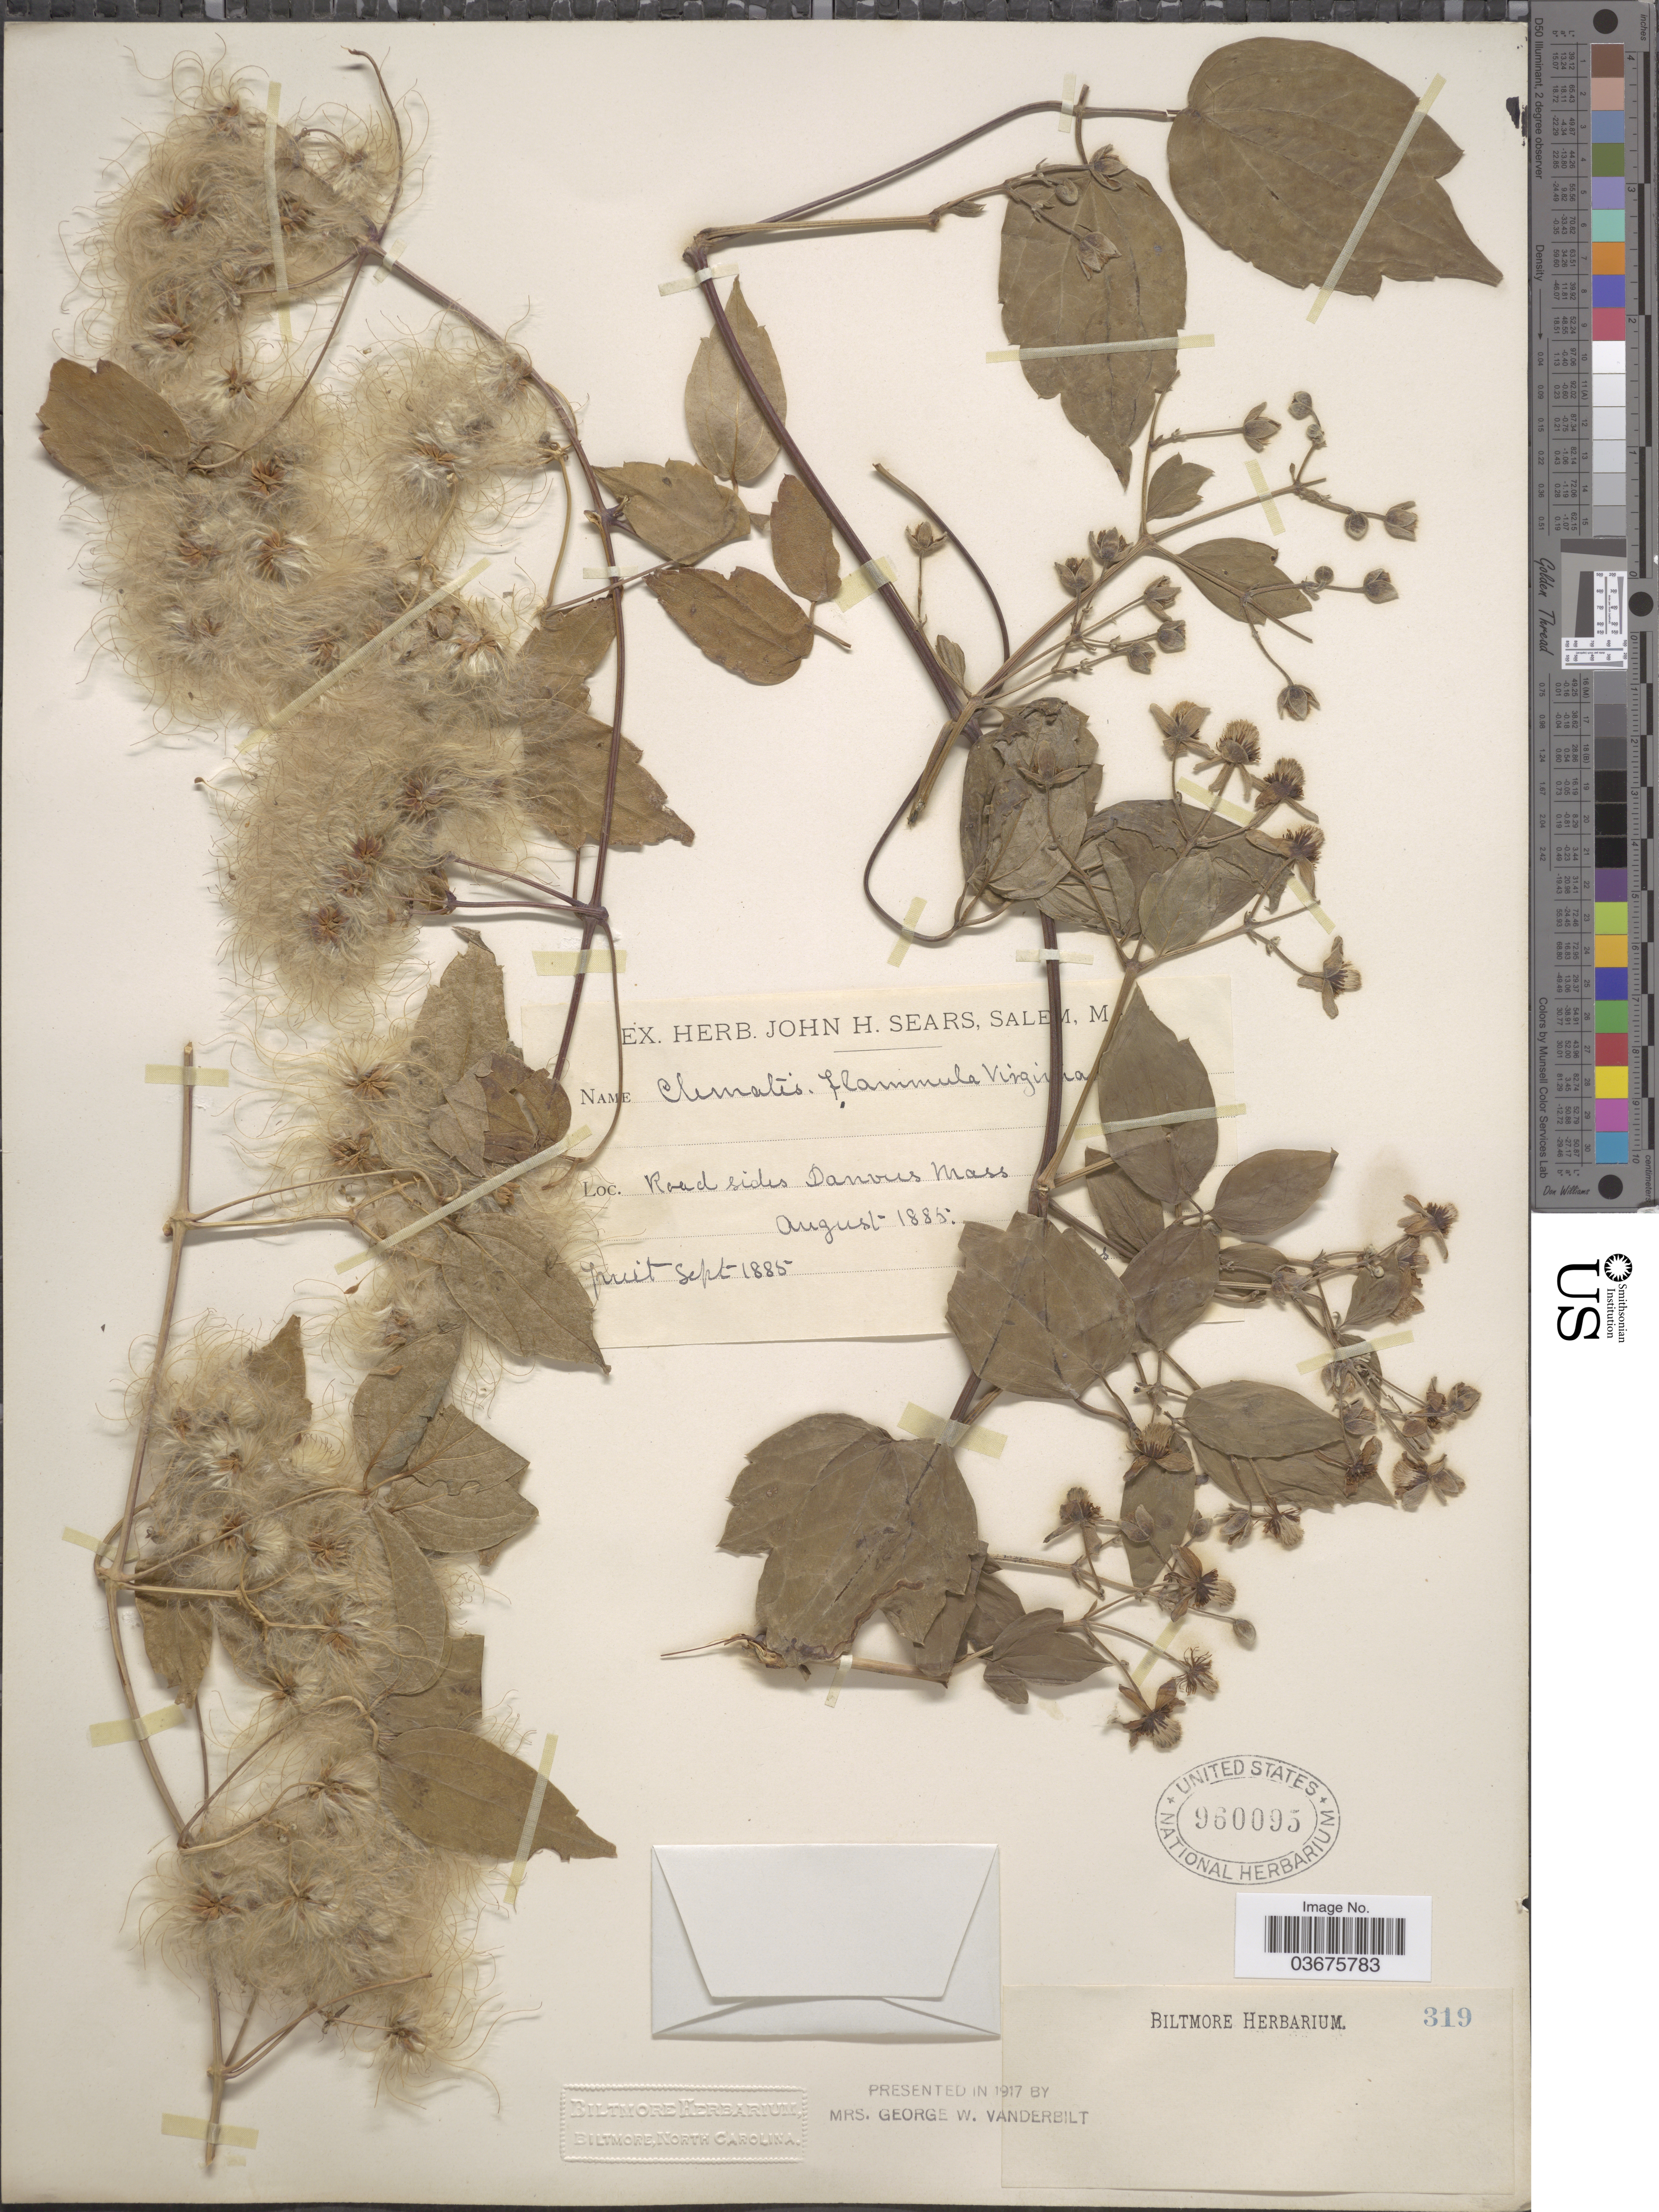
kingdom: Plantae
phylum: Tracheophyta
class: Magnoliopsida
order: Ranunculales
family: Ranunculaceae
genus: Clematis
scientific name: Clematis virginiana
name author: L.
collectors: Ex herb. John H. Sears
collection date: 1885-08/1885-09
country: United States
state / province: Massachusetts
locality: Road sides Danvers.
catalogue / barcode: US 960095